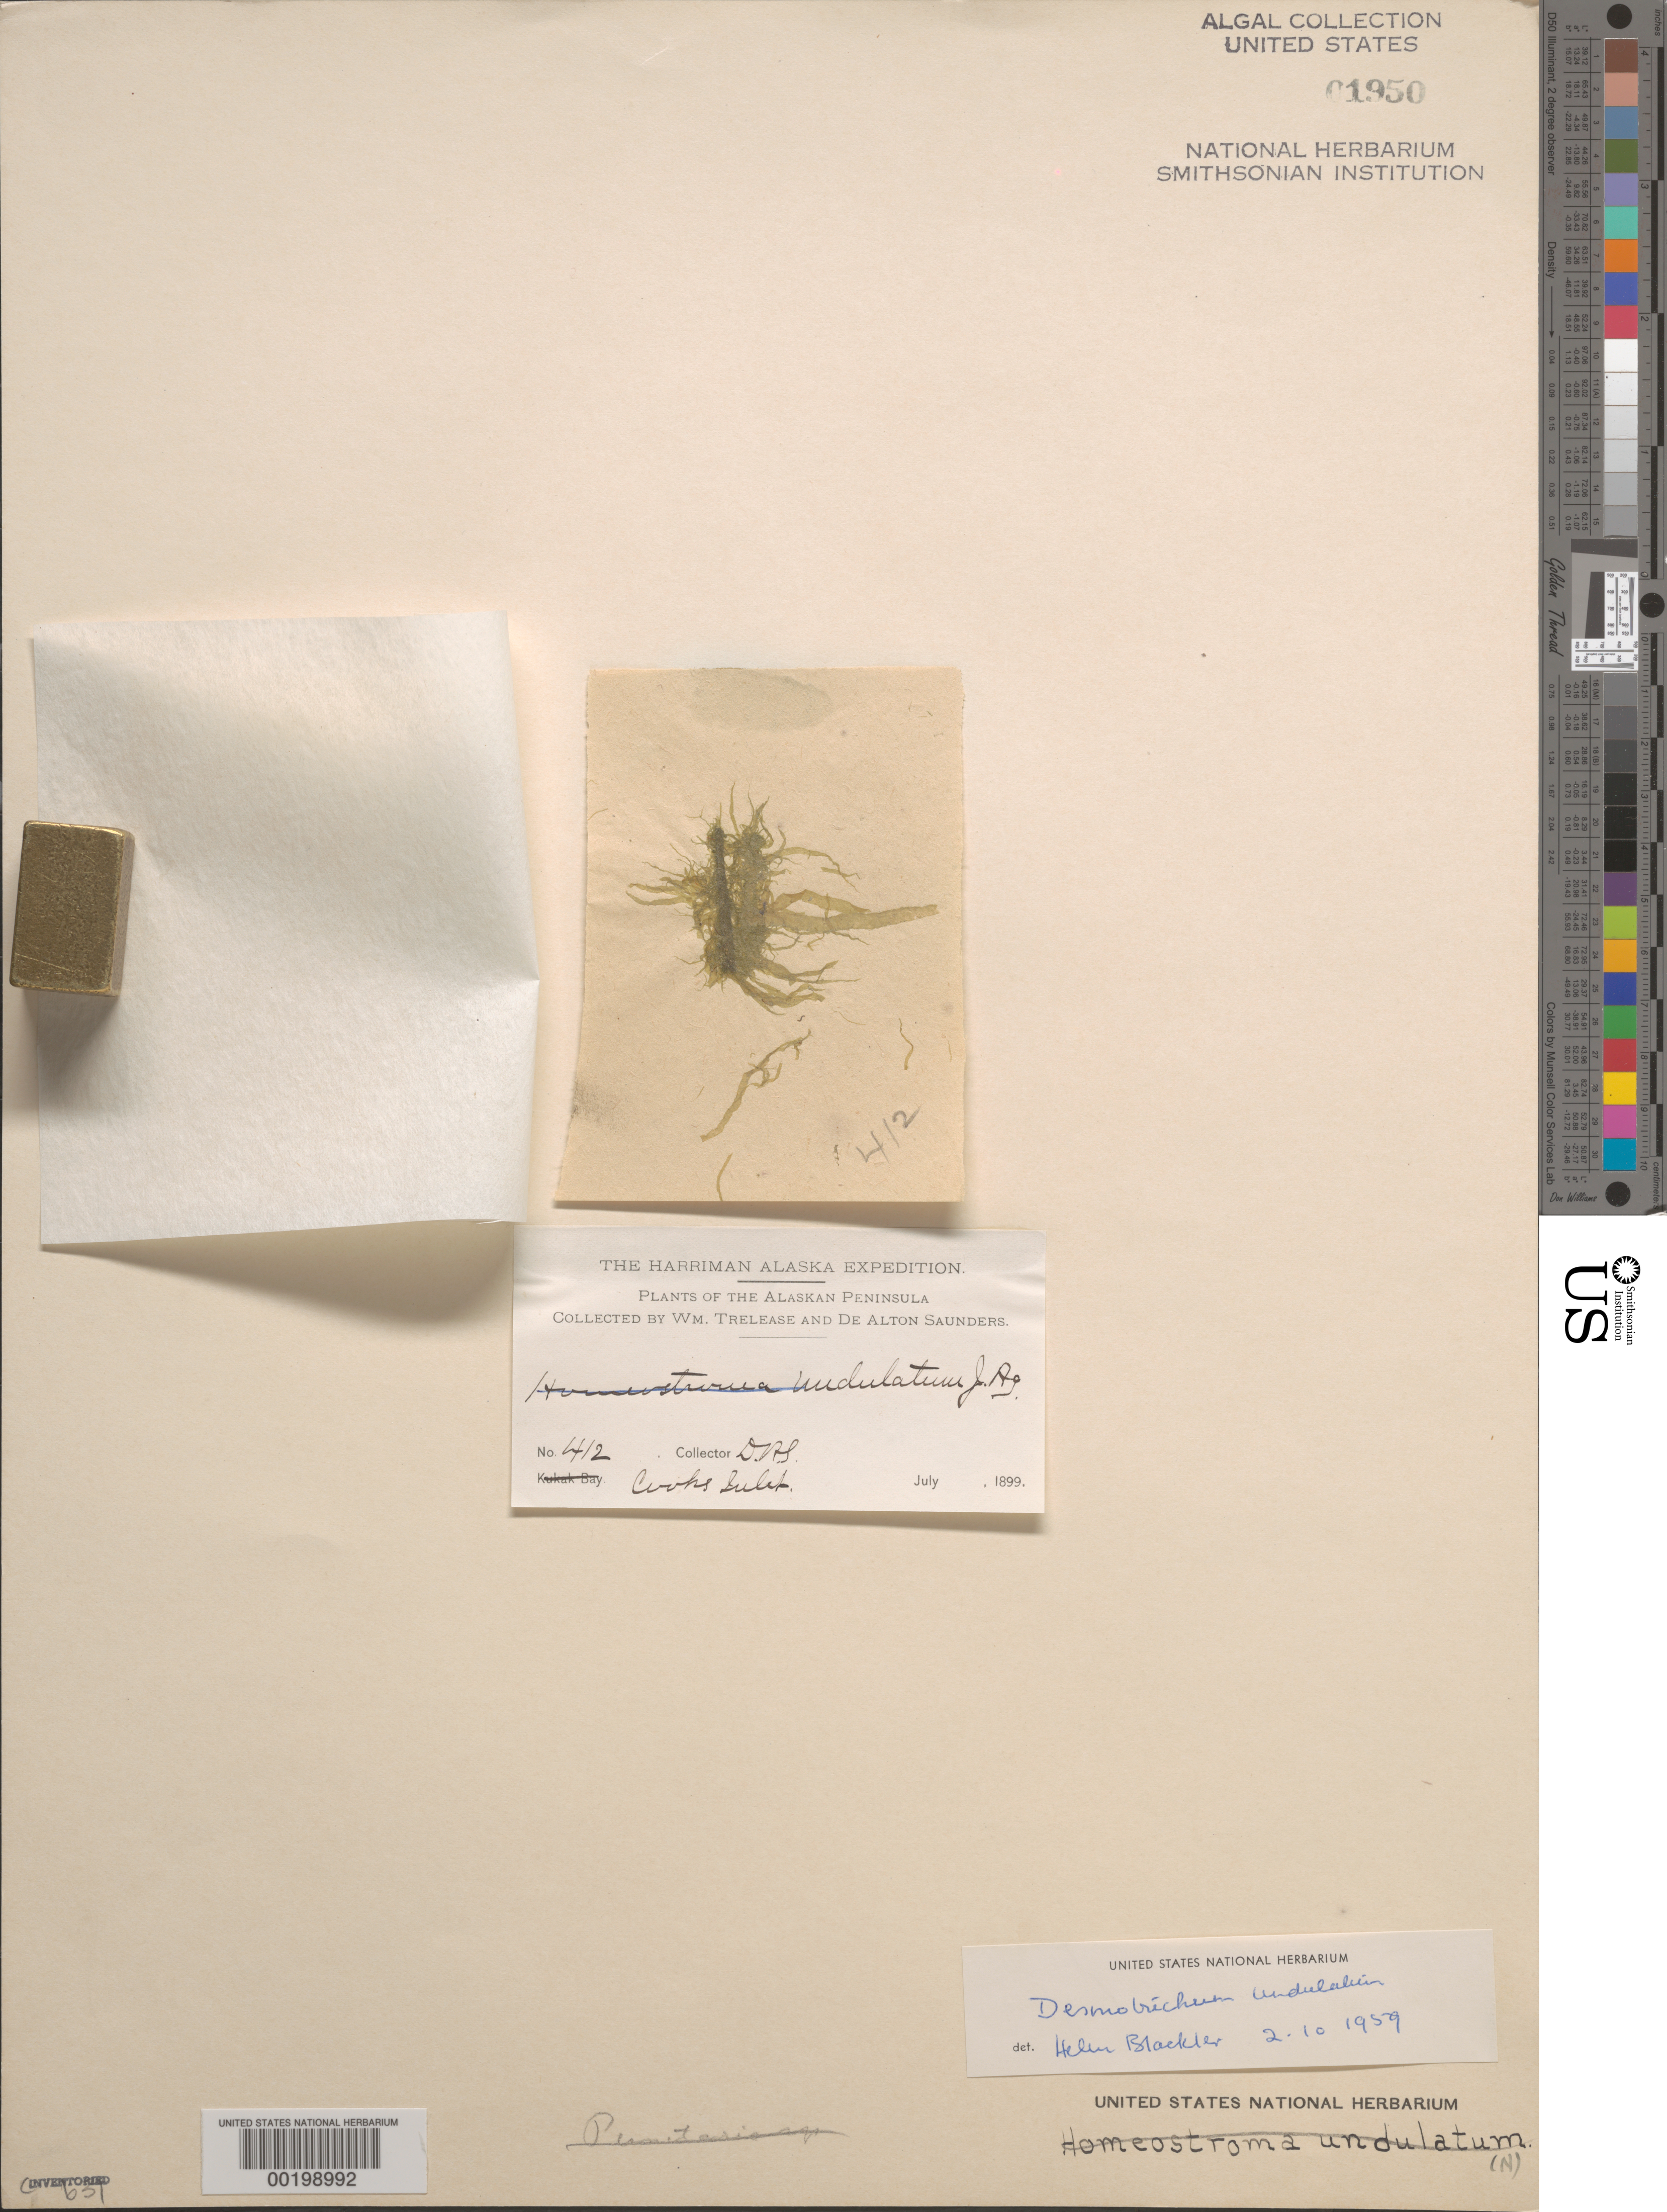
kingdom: Chromista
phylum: Ochrophyta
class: Phaeophyceae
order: Ectocarpales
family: Chordariaceae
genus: Punctaria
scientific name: Punctaria tenuissima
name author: (C. Agardh)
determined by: Algae name updating Project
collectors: D. Saunders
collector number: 412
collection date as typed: Jul 1899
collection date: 1899-07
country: United States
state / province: Alaska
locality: Cook Inlet (Cooks Inlet)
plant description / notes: Harriman Alaska Expedition, 1899, as Homeostruvea undulatum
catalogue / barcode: US 1950